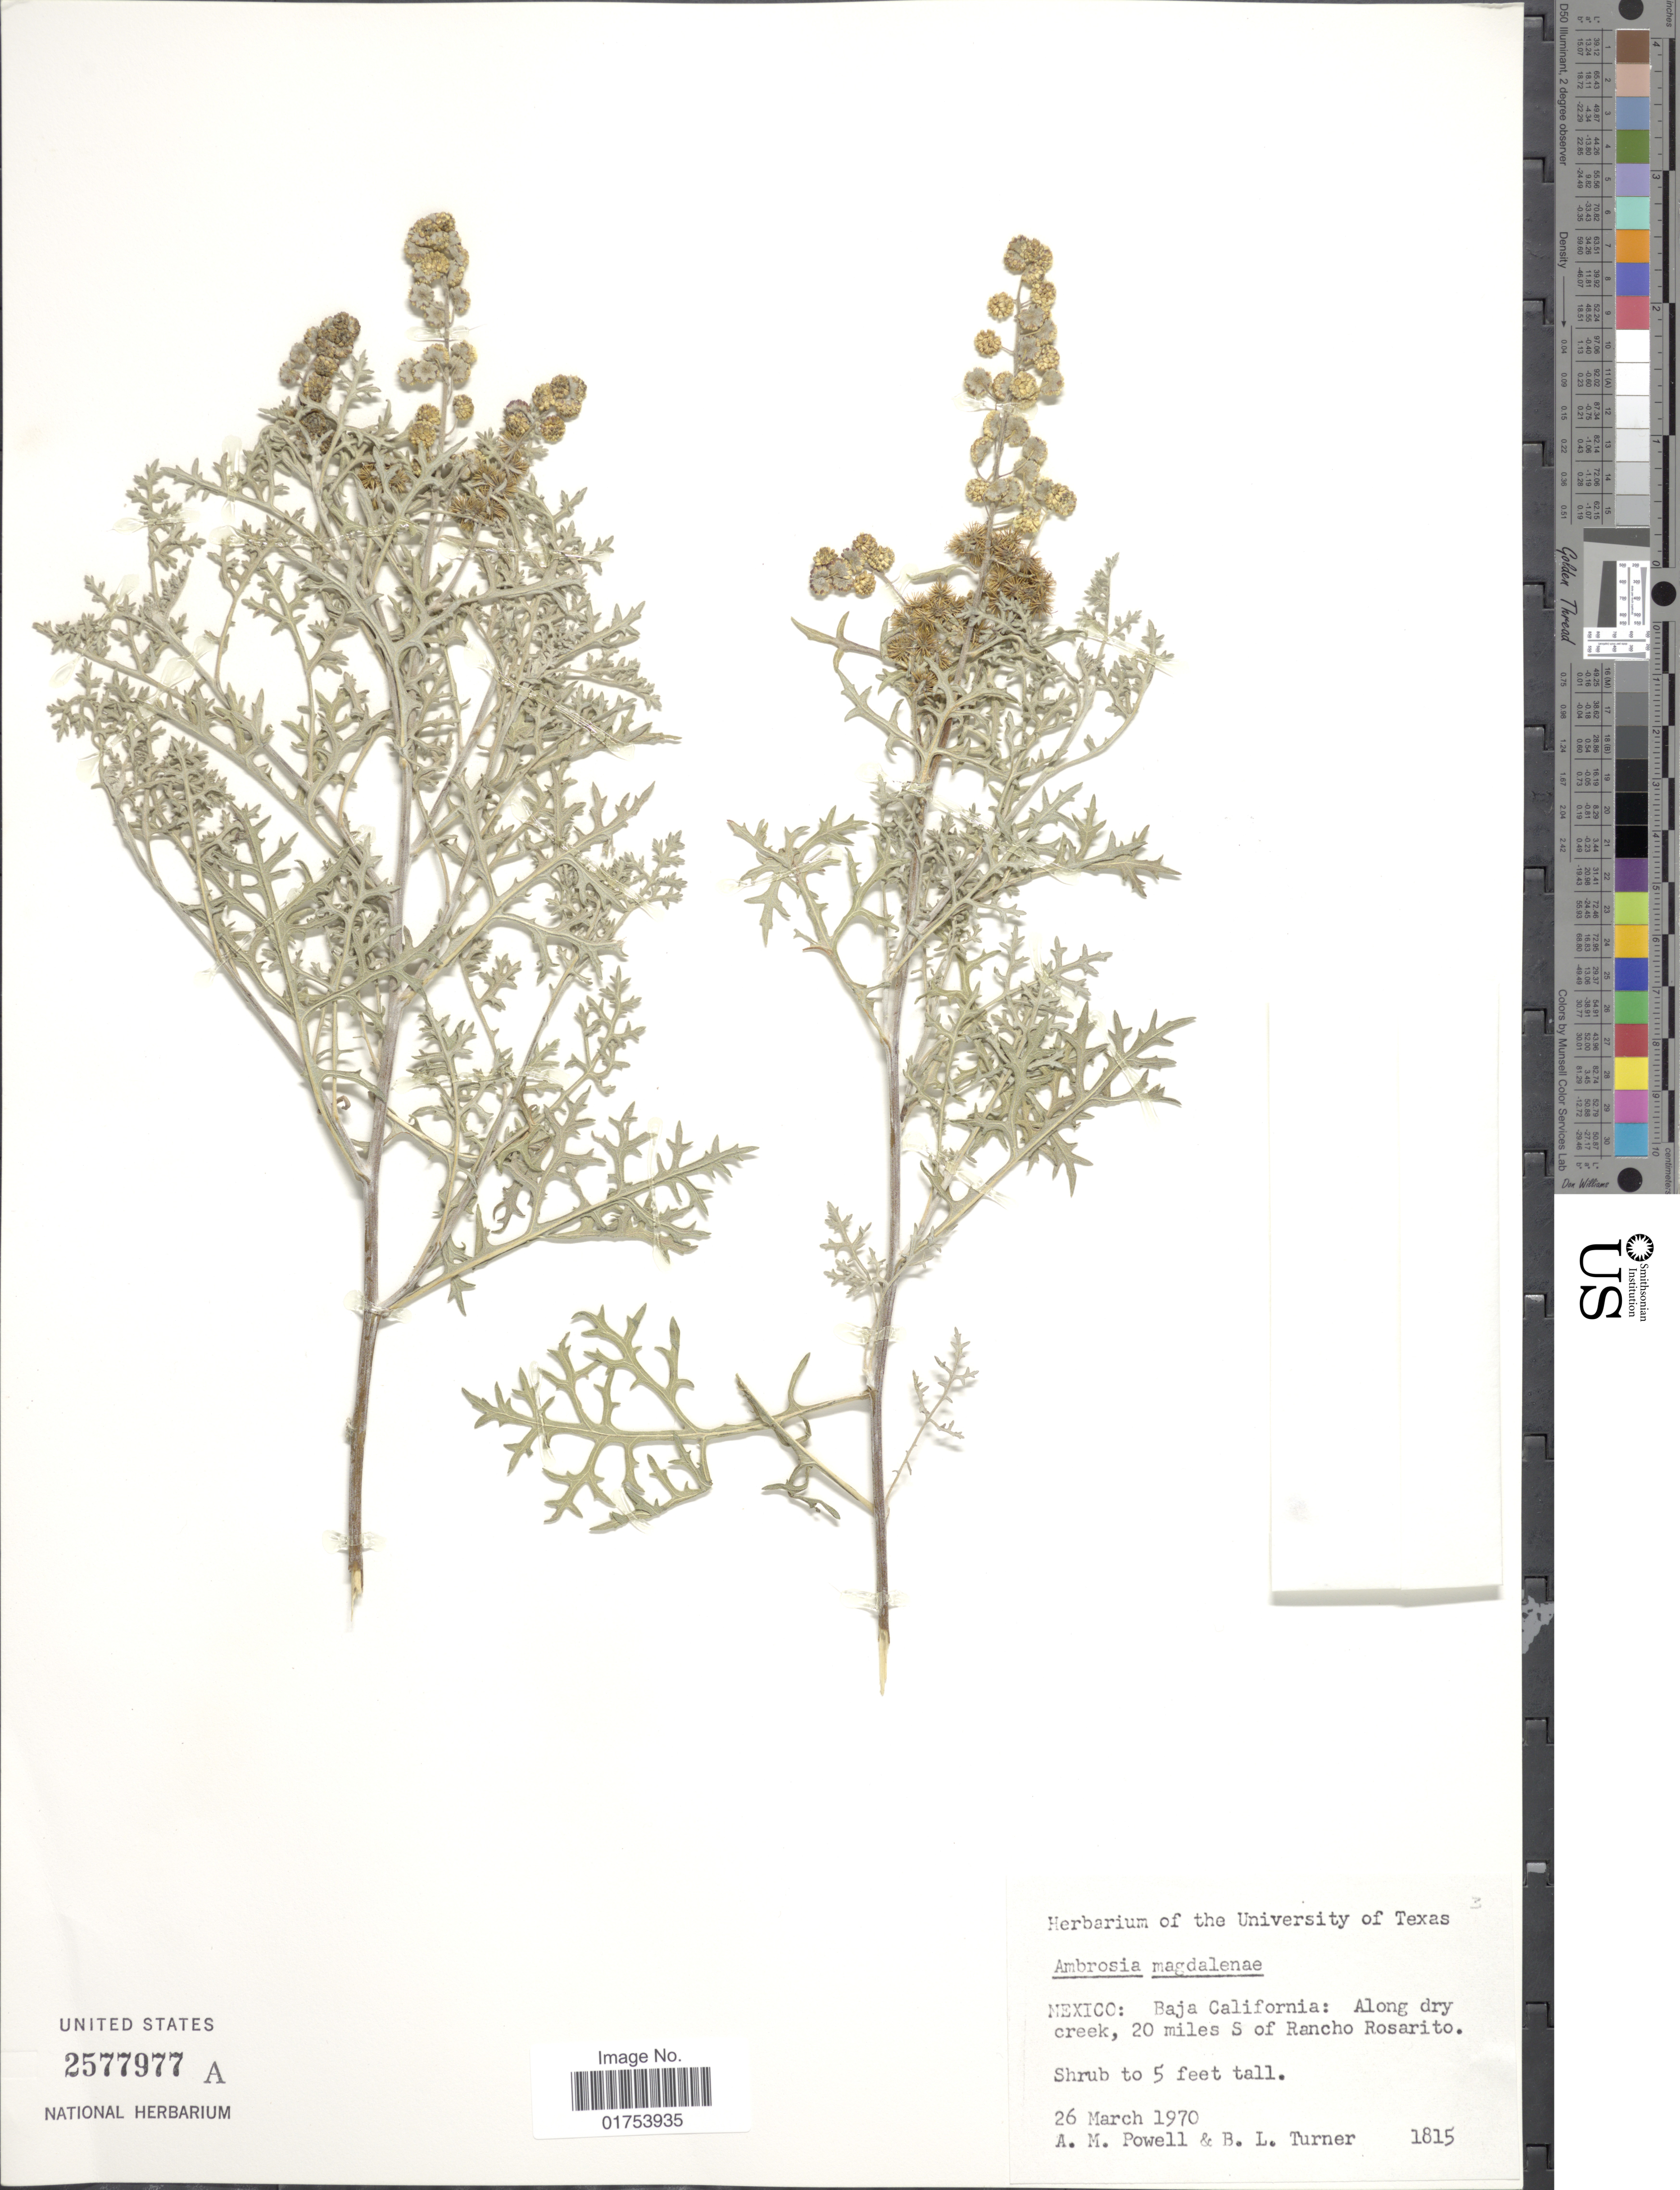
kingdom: Plantae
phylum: Tracheophyta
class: Magnoliopsida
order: Asterales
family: Asteraceae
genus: Ambrosia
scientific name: Ambrosia magdalenae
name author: Brandegee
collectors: A. M. Powell & B. L. Turner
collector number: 1815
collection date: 1970-03-26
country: Mexico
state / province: Baja California Norte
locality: Along dry creek, 20 miles S of Rancho Rosarito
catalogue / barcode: US 2577977A